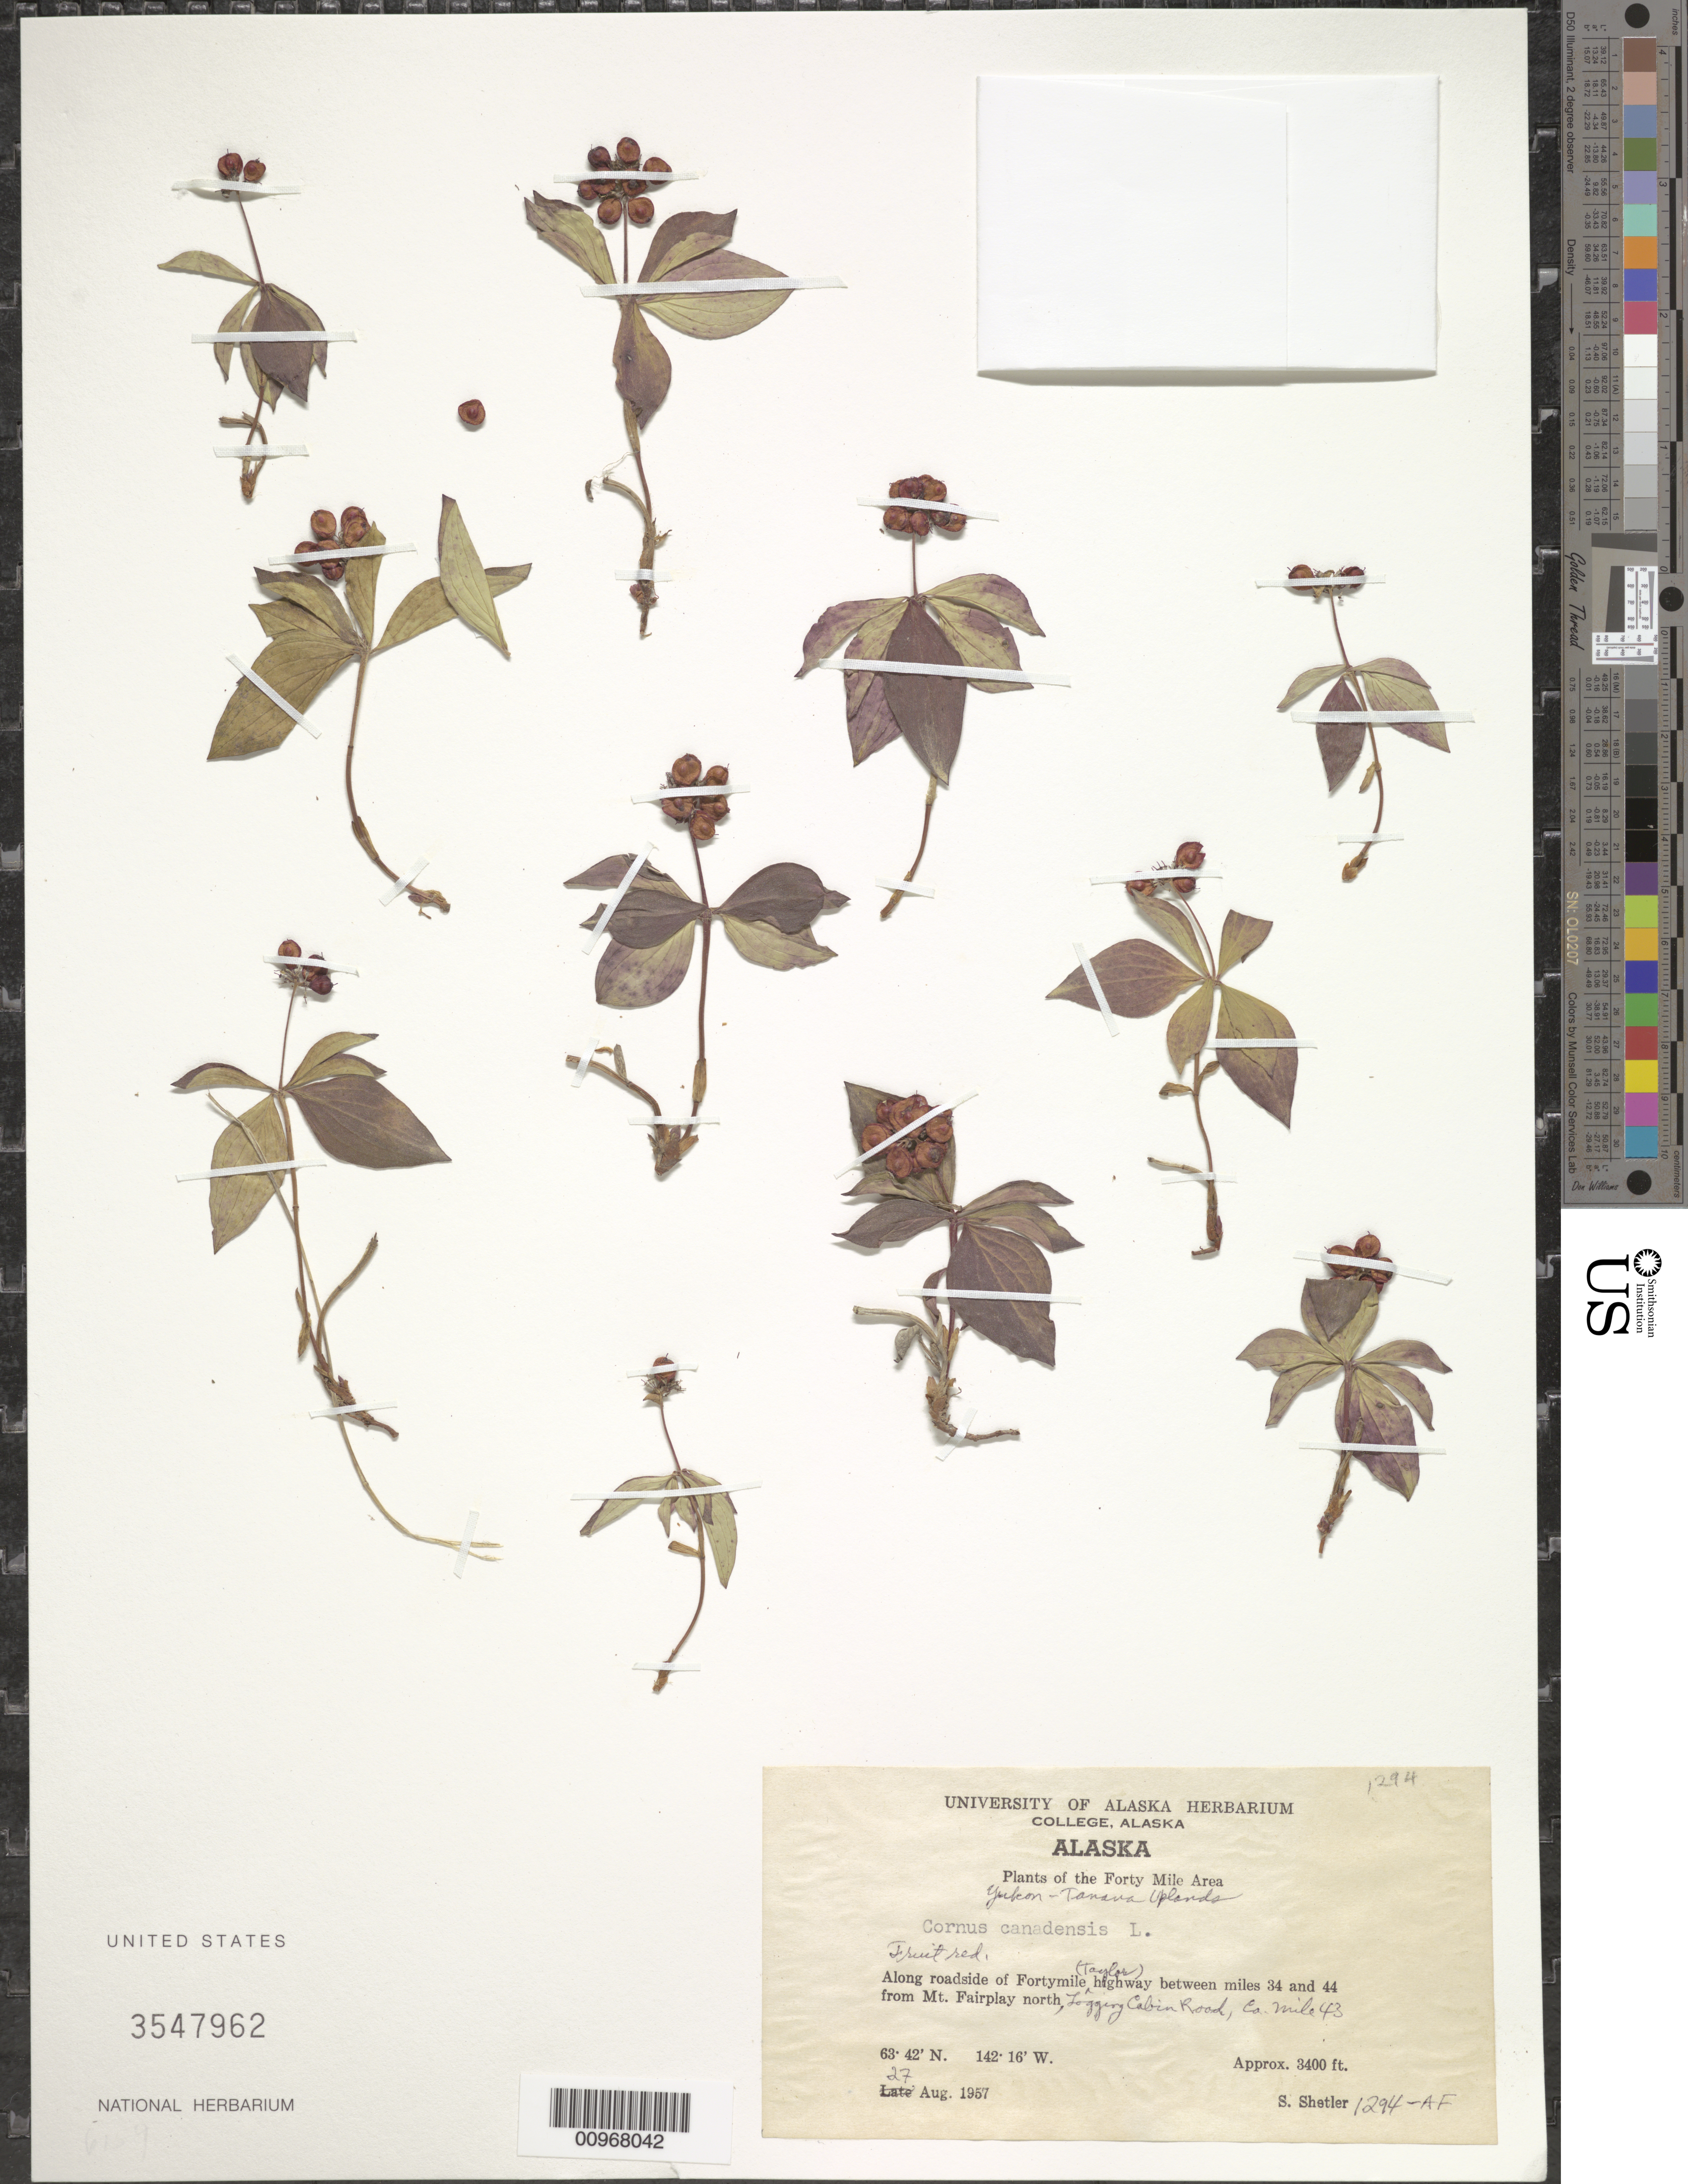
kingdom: Plantae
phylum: Tracheophyta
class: Magnoliopsida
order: Cornales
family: Cornaceae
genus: Cornus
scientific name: Cornus suecica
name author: L.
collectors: S. Shetler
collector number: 1294-AF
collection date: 1957-08-27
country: United States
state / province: Alaska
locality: The Forty Mile Area. Along roadside of Fortymile (Taylor) highway between miles 34 and 44 from Mt. Fairplay north, Logging Cabin Rood, Ca. mile 43.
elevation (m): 1036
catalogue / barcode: US 3547962